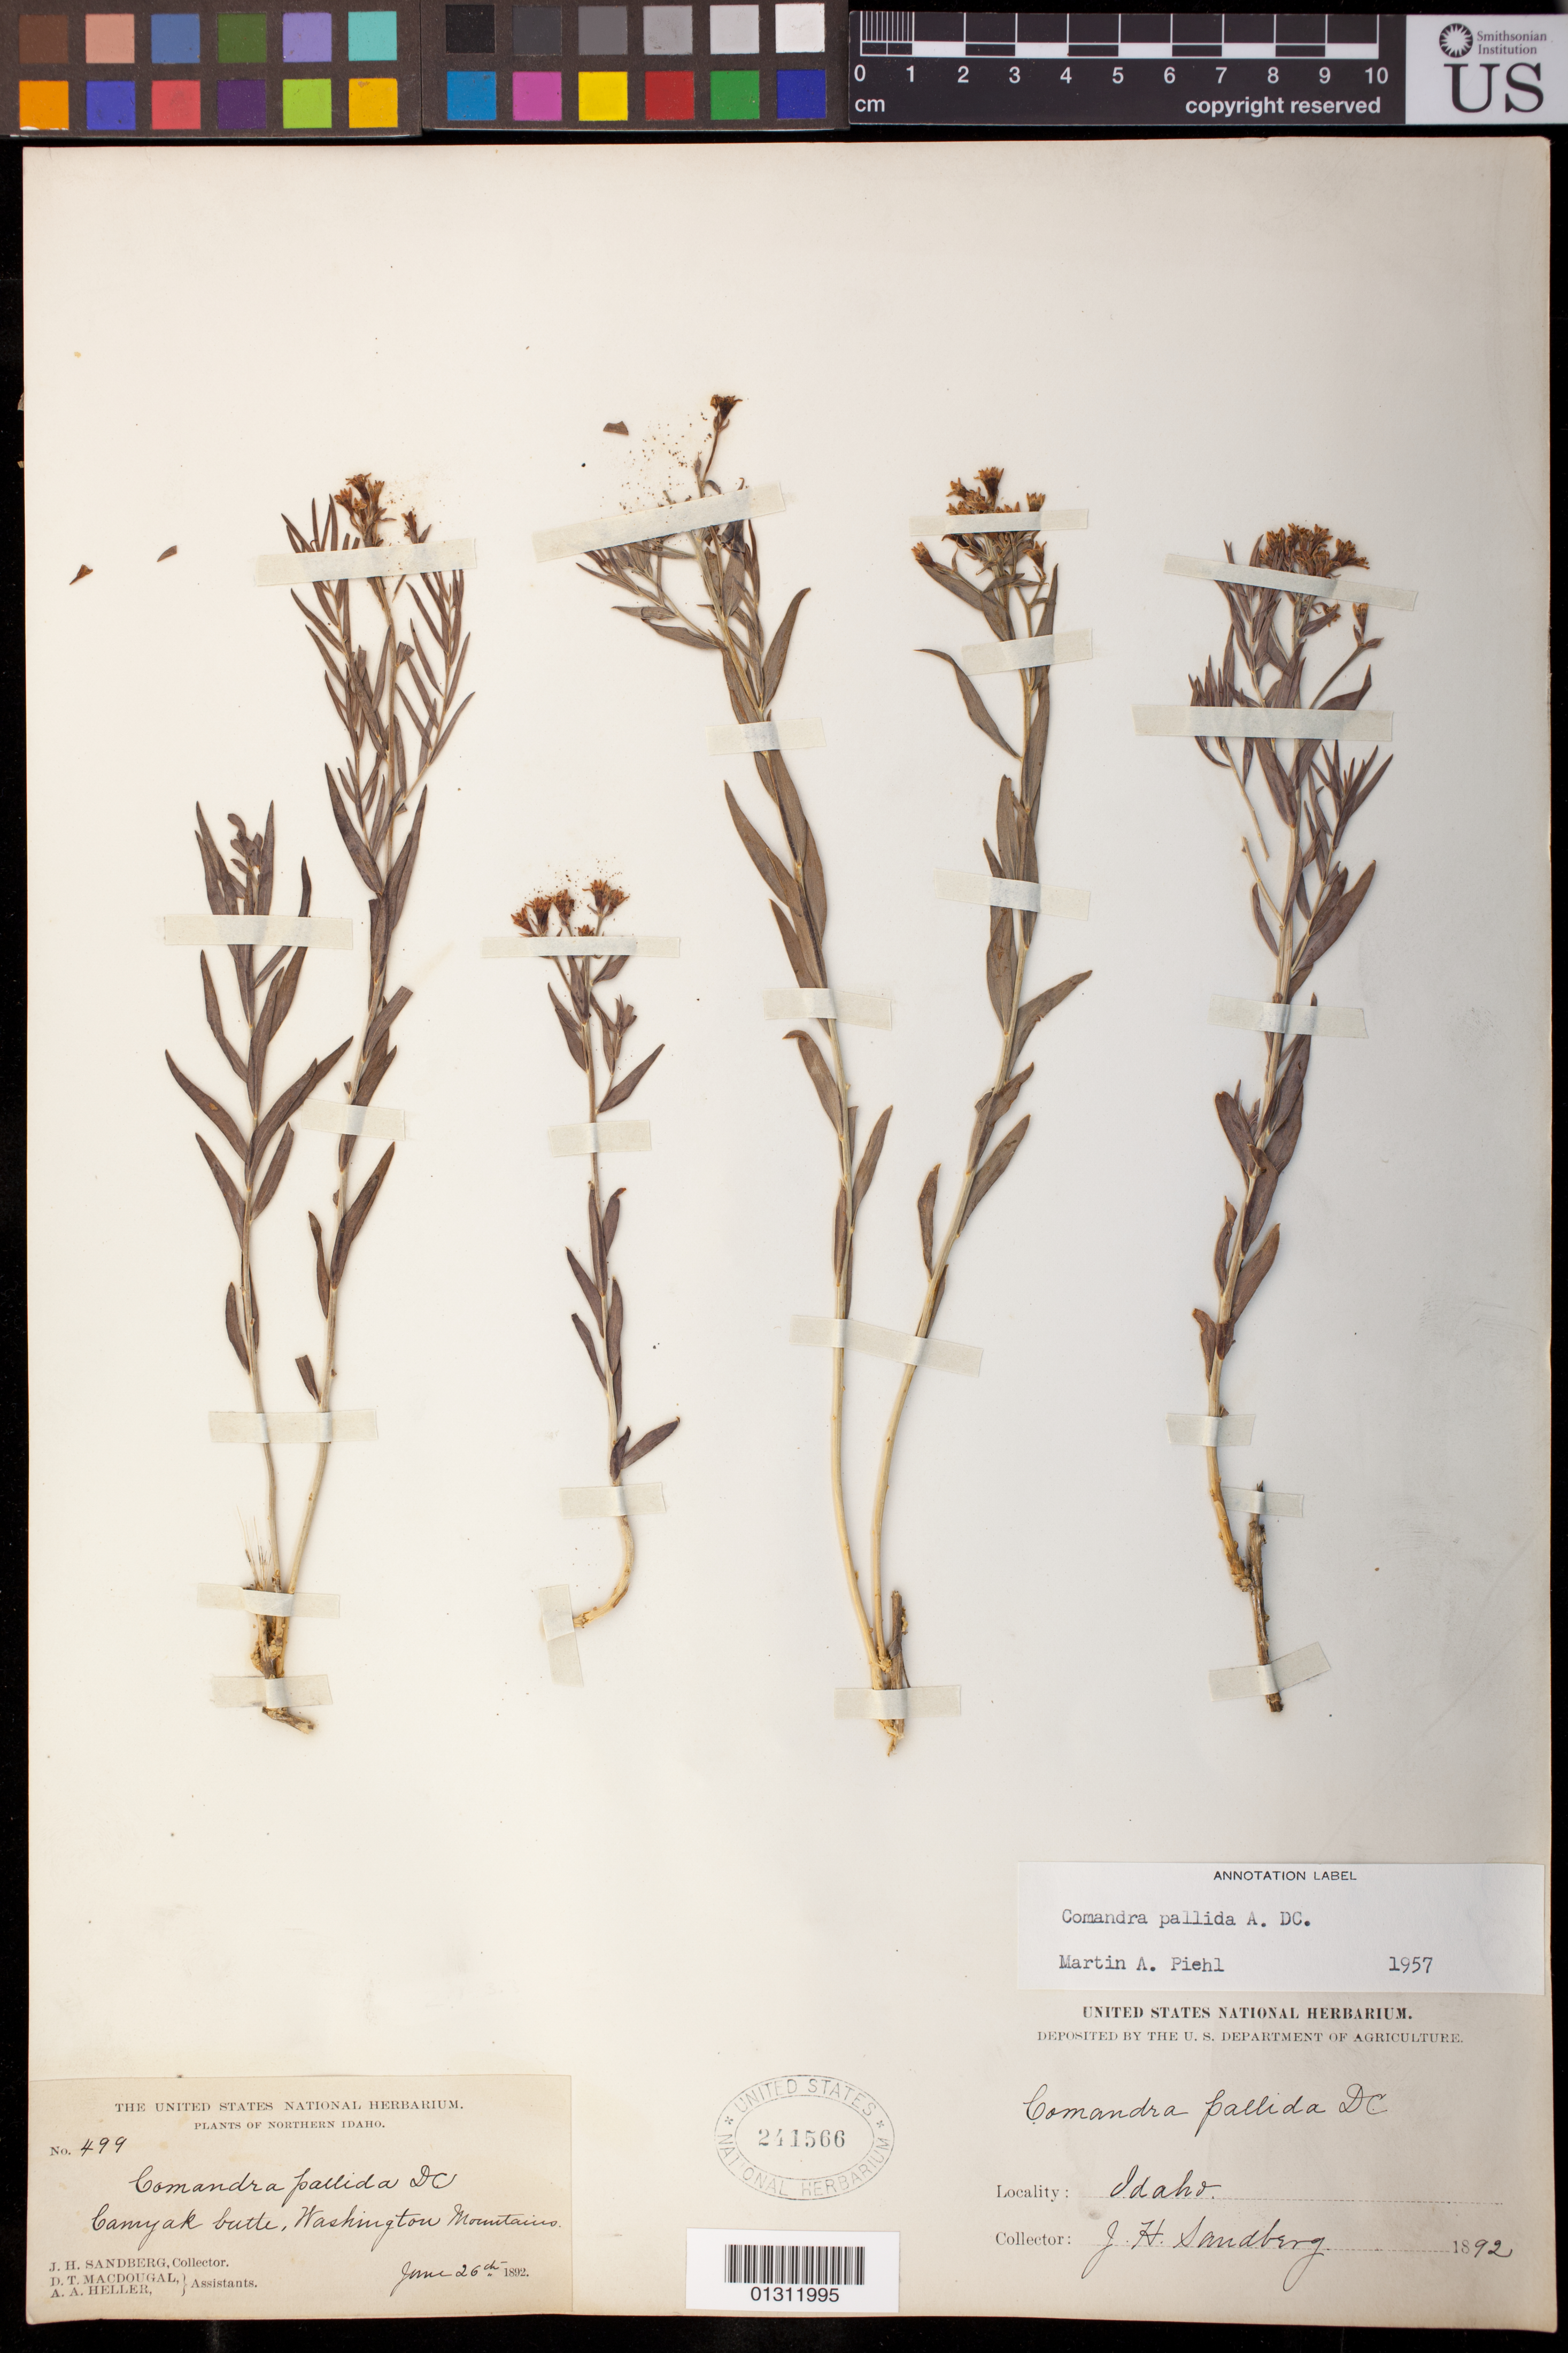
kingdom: Plantae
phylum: Tracheophyta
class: Magnoliopsida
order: Santalales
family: Comandraceae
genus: Comandra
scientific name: Comandra pallida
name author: A. DC.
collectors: J. Sandberg, D. T. MacDougal & A. A. Heller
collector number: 499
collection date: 1892-06-26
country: United States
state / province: Idaho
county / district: Washington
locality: Camyak butte, Washington Mountains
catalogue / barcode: US 241566